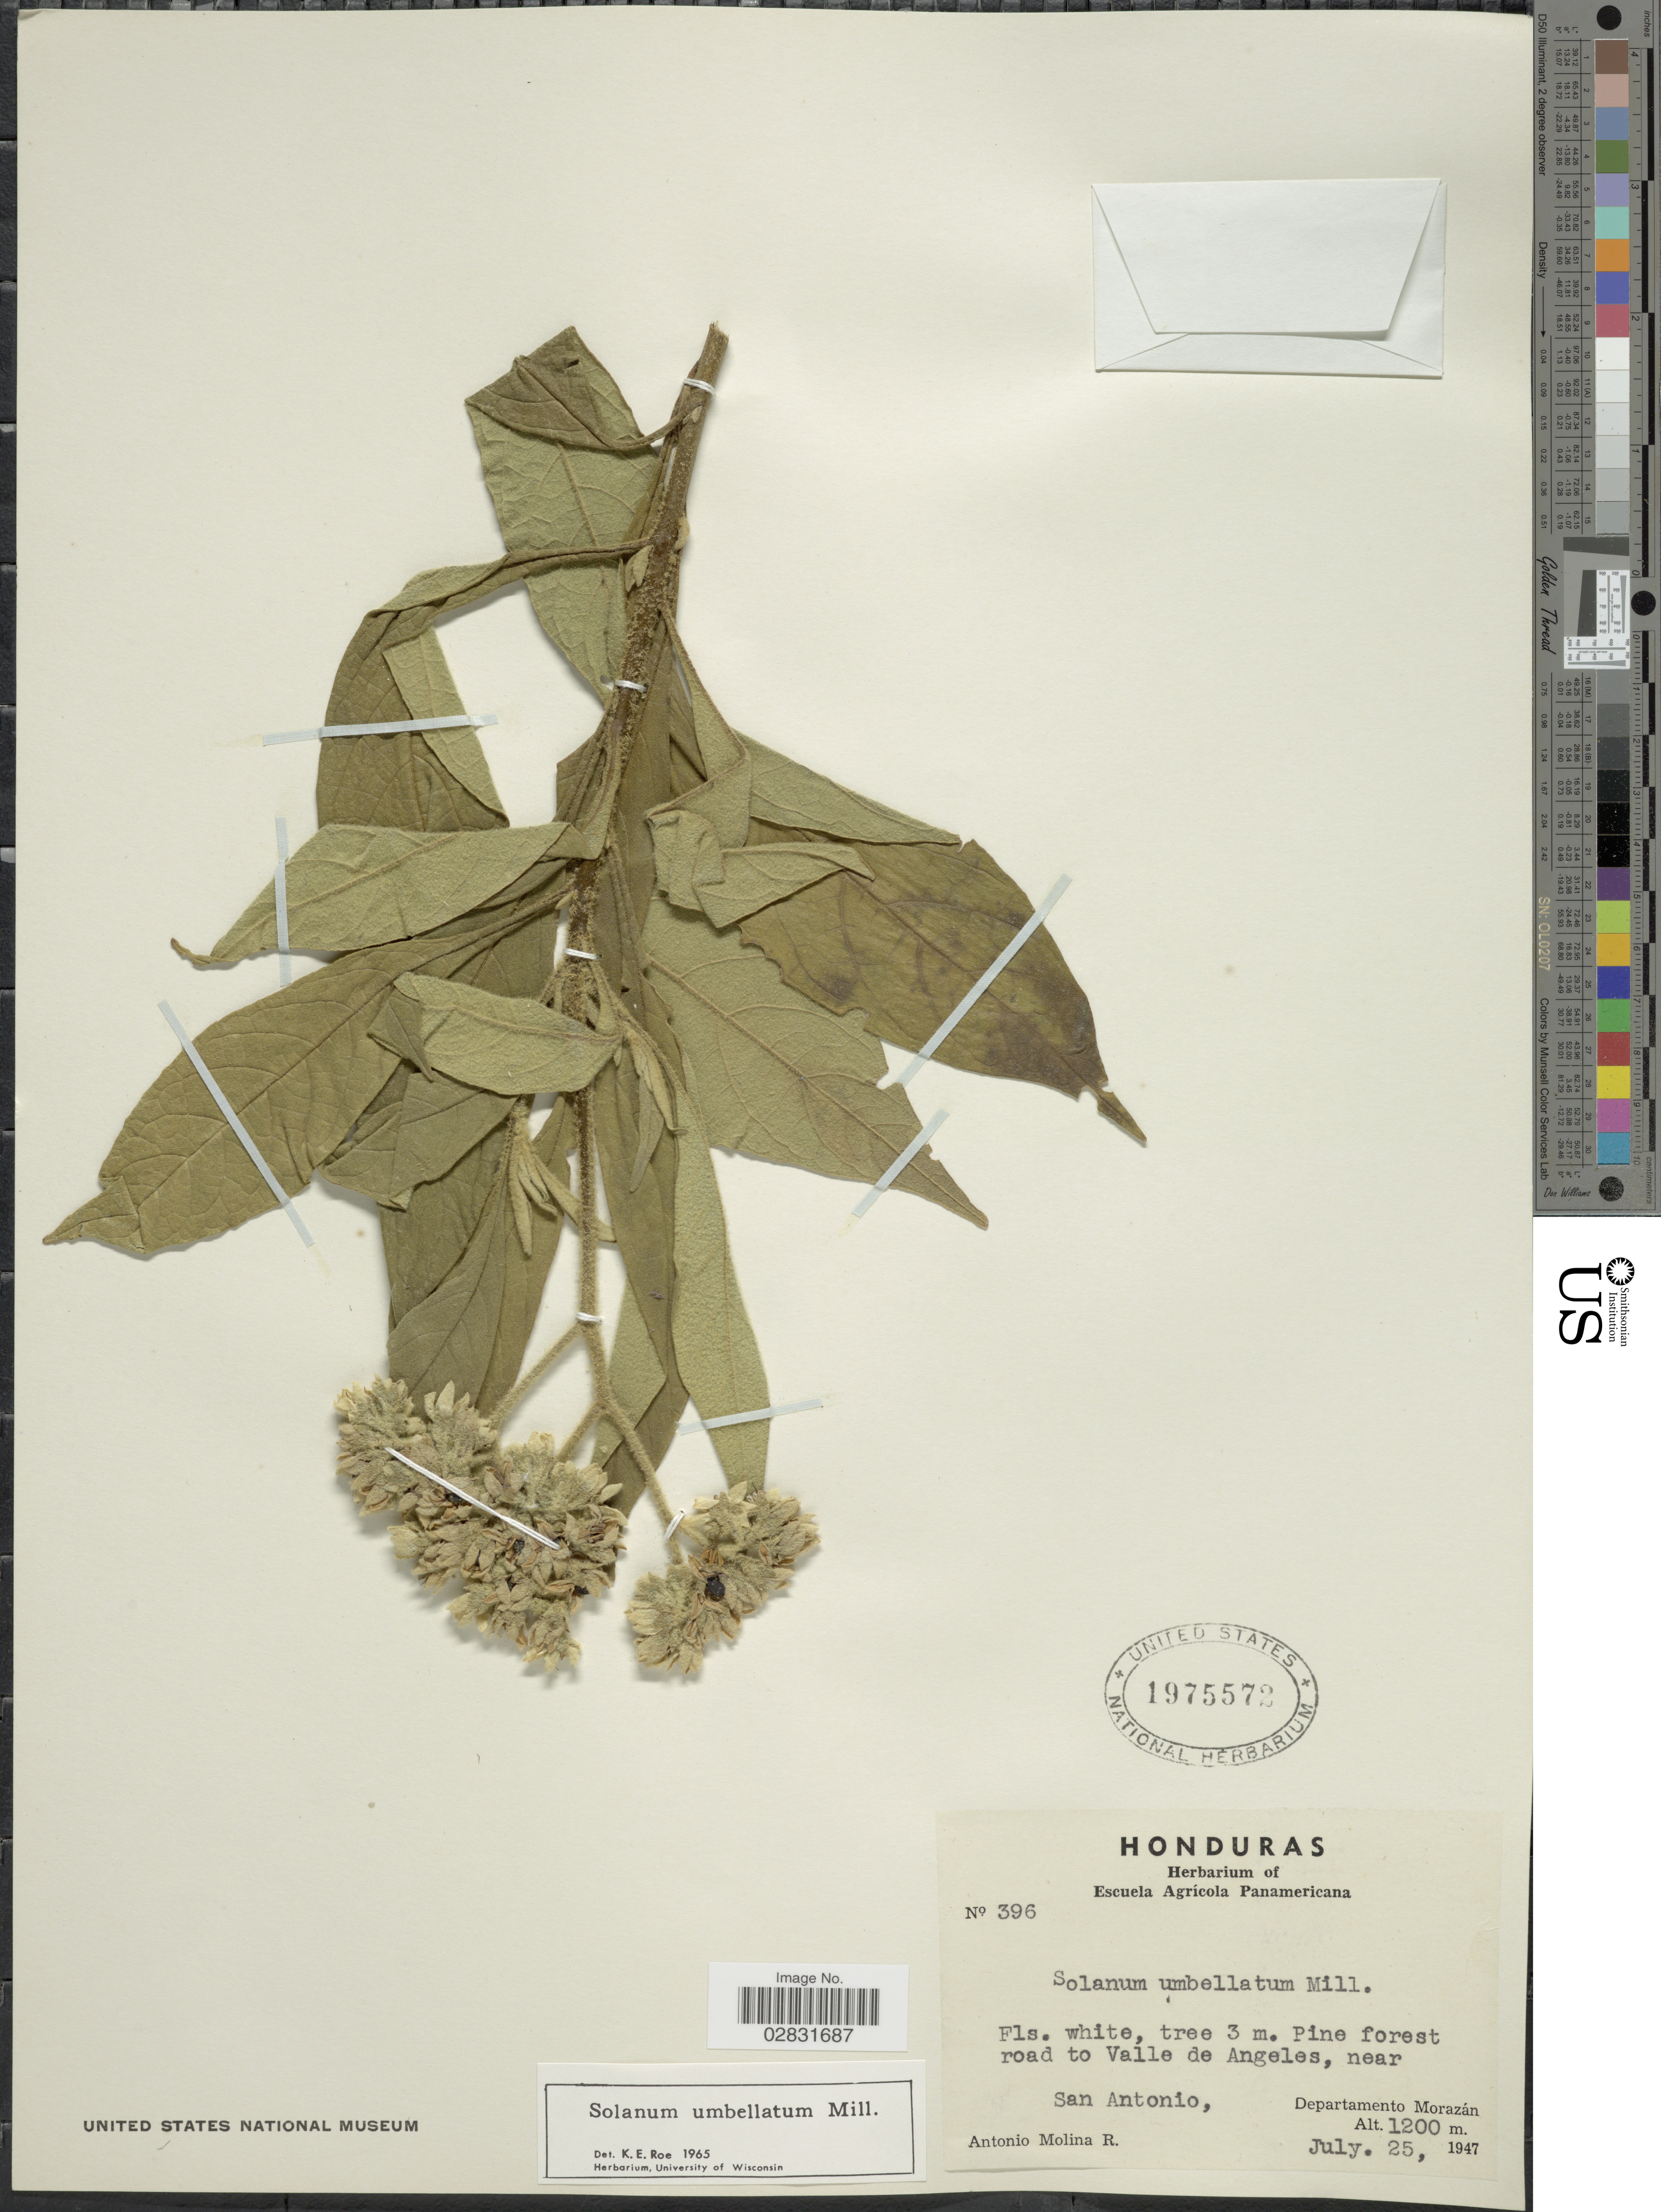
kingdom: Plantae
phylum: Tracheophyta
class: Magnoliopsida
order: Solanales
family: Solanaceae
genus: Solanum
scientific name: Solanum umbellatum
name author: Mill.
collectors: A. Molina R.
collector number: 396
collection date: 1947-07-25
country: Honduras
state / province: Fco. Morazán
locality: Pine forest road to Valle de Angeles, near San Antonio, Departamento Morazán.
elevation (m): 1200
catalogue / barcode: US 1975572